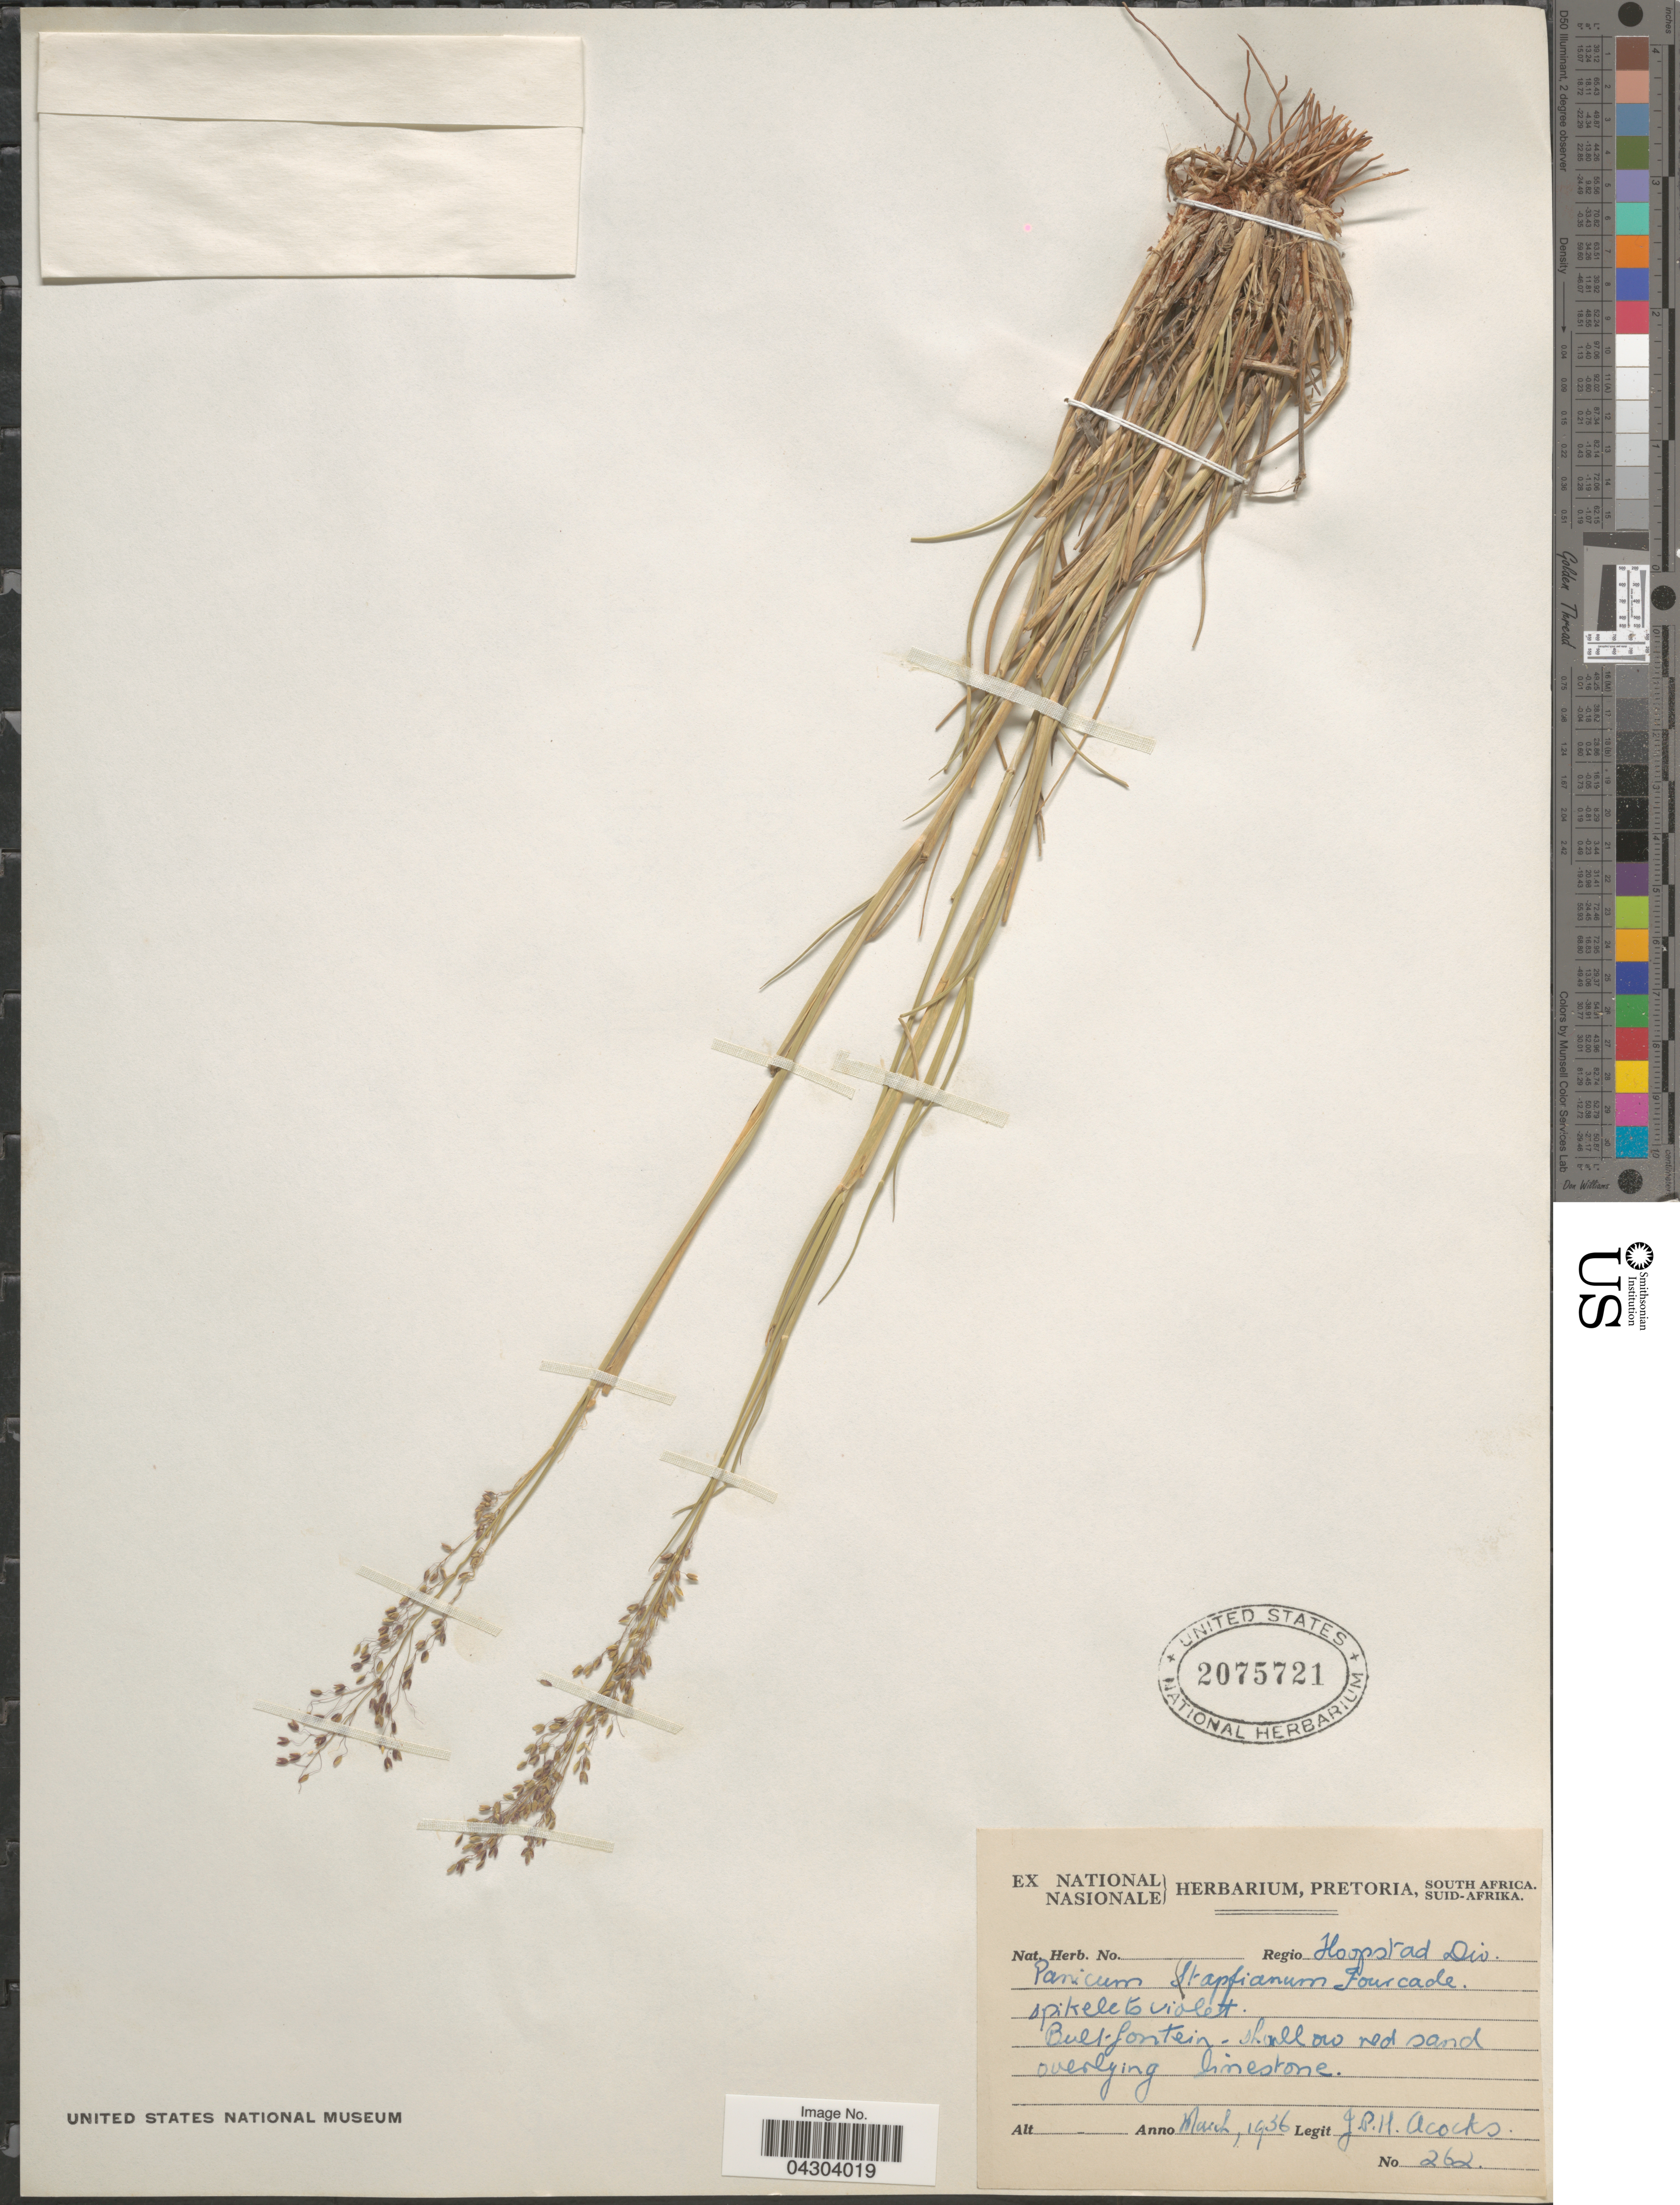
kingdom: Plantae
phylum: Tracheophyta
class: Liliopsida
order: Poales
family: Poaceae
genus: Panicum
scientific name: Panicum stapfianum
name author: Fourc.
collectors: J. P. Acocks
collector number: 262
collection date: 1936-03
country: South Africa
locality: Regio Hoopstad Div. Bultfontein.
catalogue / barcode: US 2075721